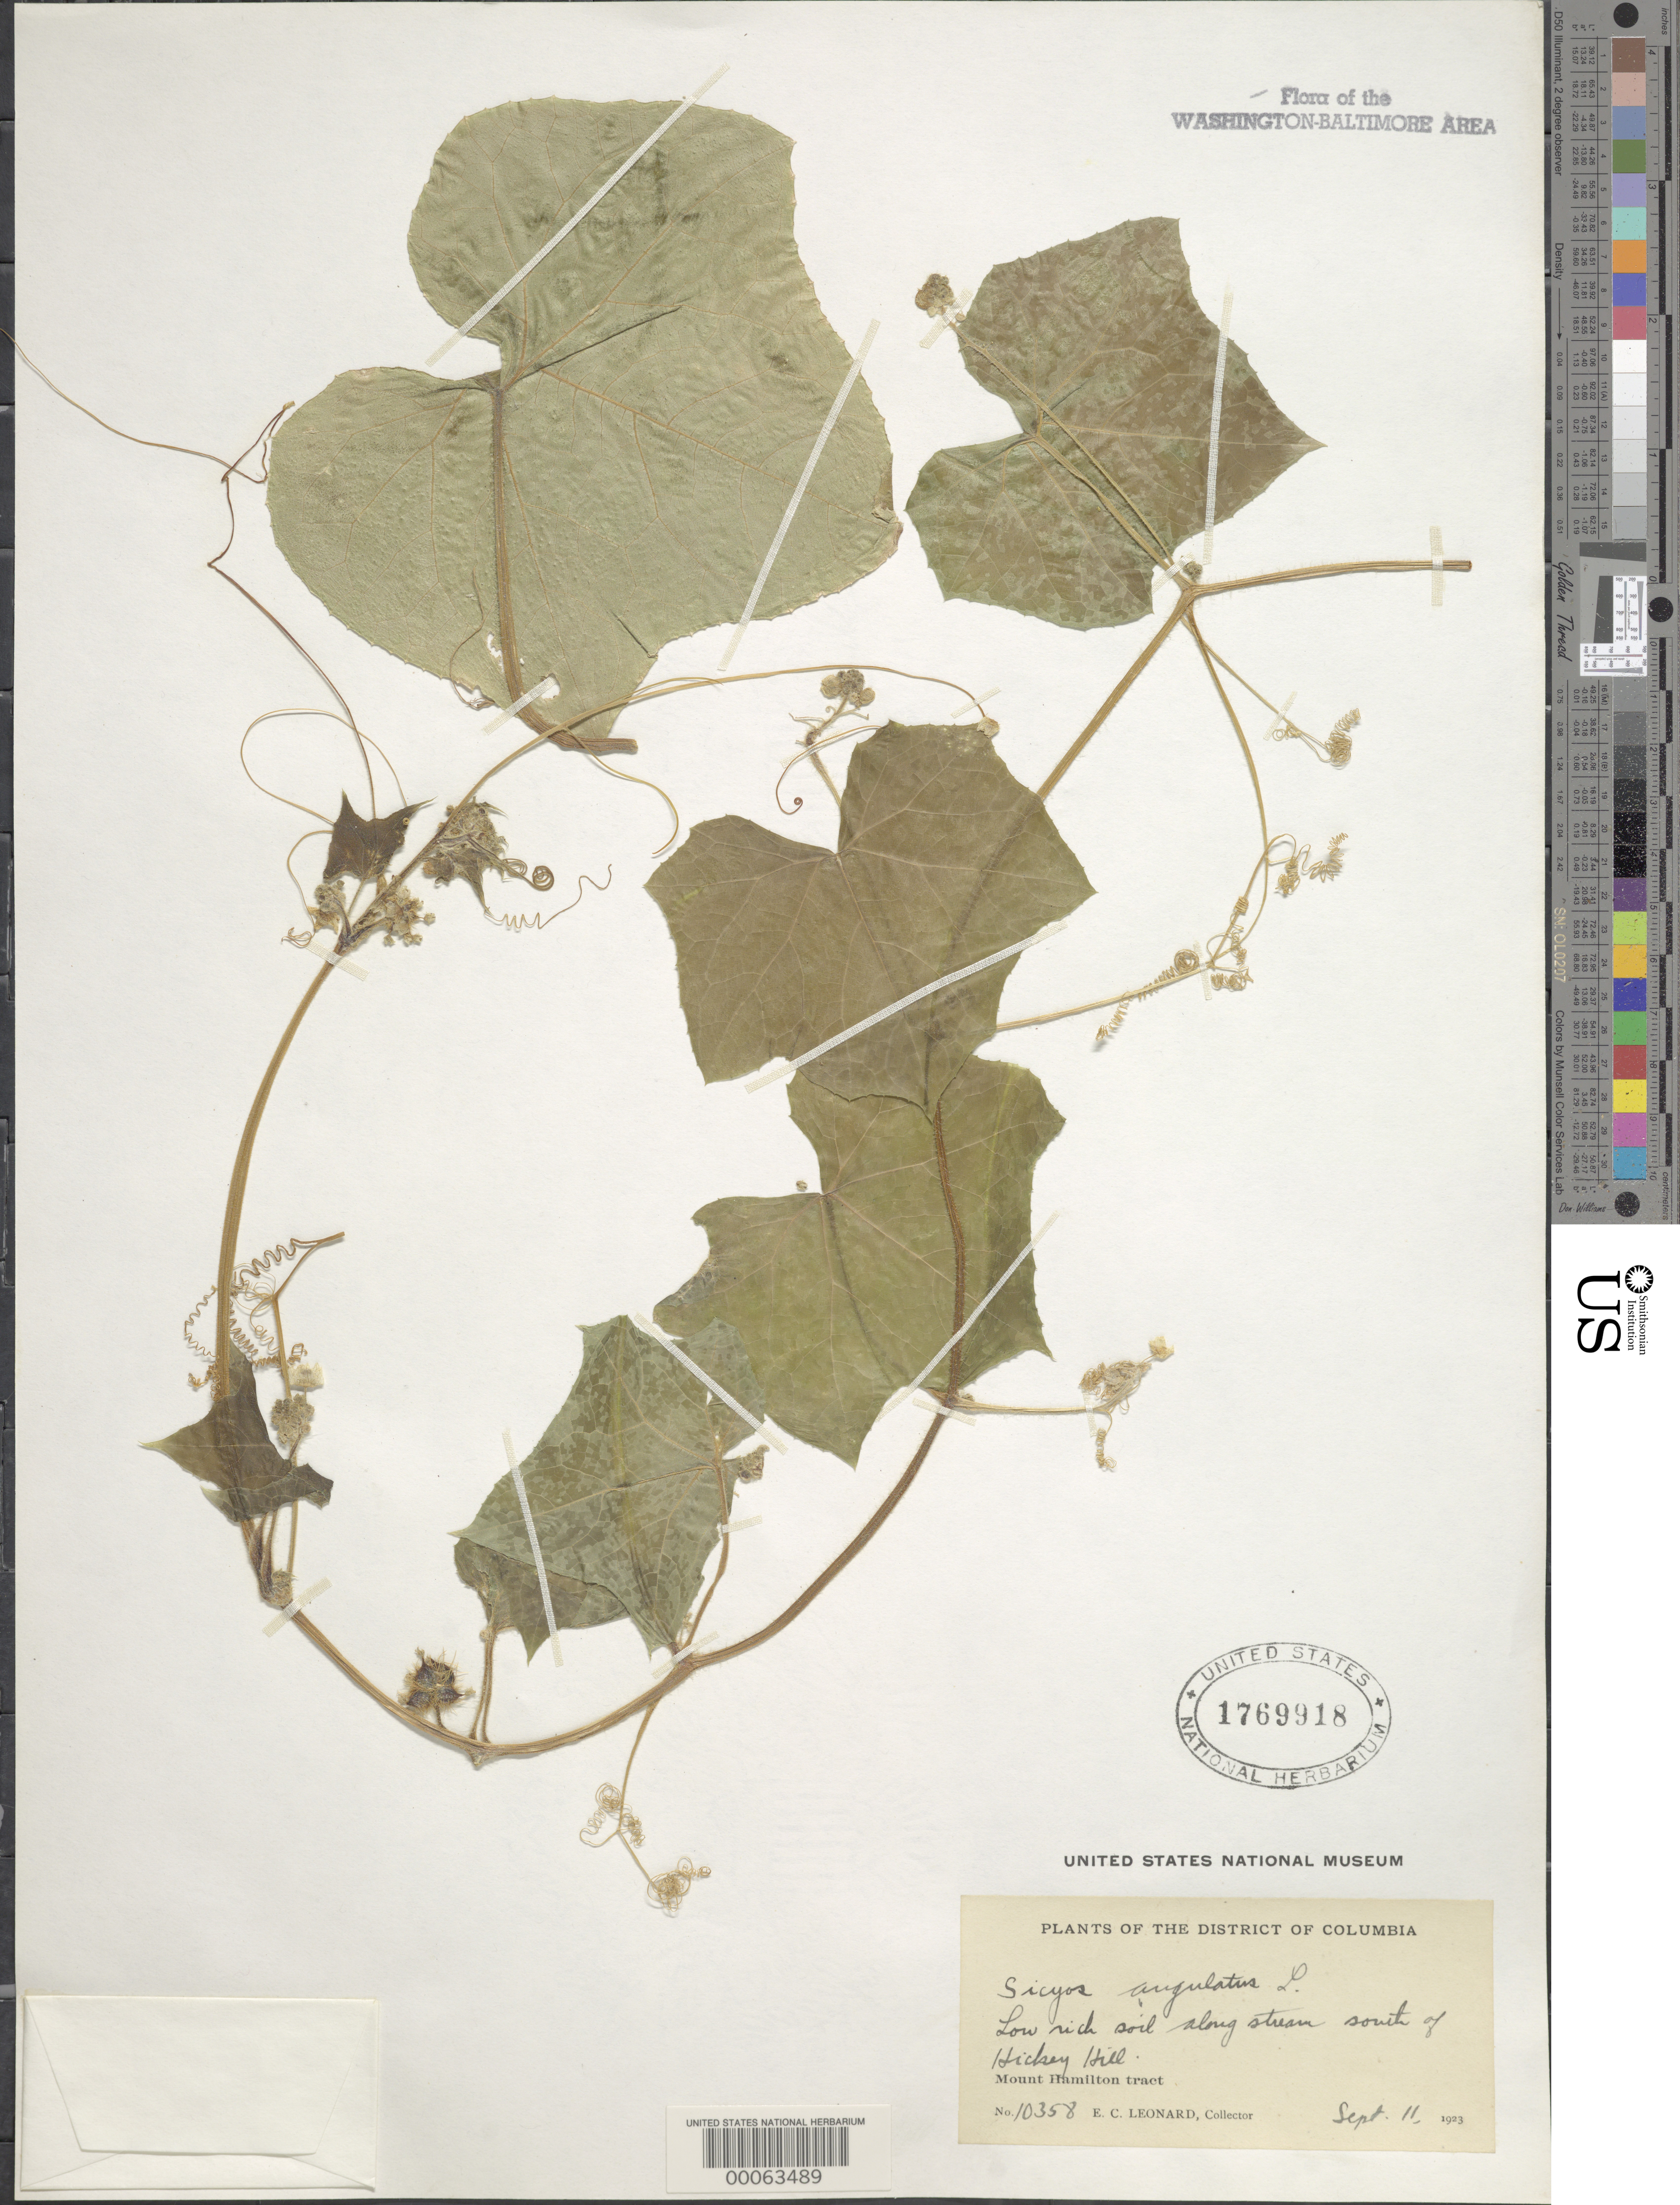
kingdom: Plantae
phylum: Tracheophyta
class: Magnoliopsida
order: Cucurbitales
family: Cucurbitaceae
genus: Sicyos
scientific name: Sicyos angulatus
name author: L.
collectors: E. C. Leonard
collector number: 10358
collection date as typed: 11 Sep 1923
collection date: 1923-09-11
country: United States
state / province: District of Columbia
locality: South of Hickey Hill Mount Hamilton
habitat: Low rich stream bank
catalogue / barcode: US 1769918